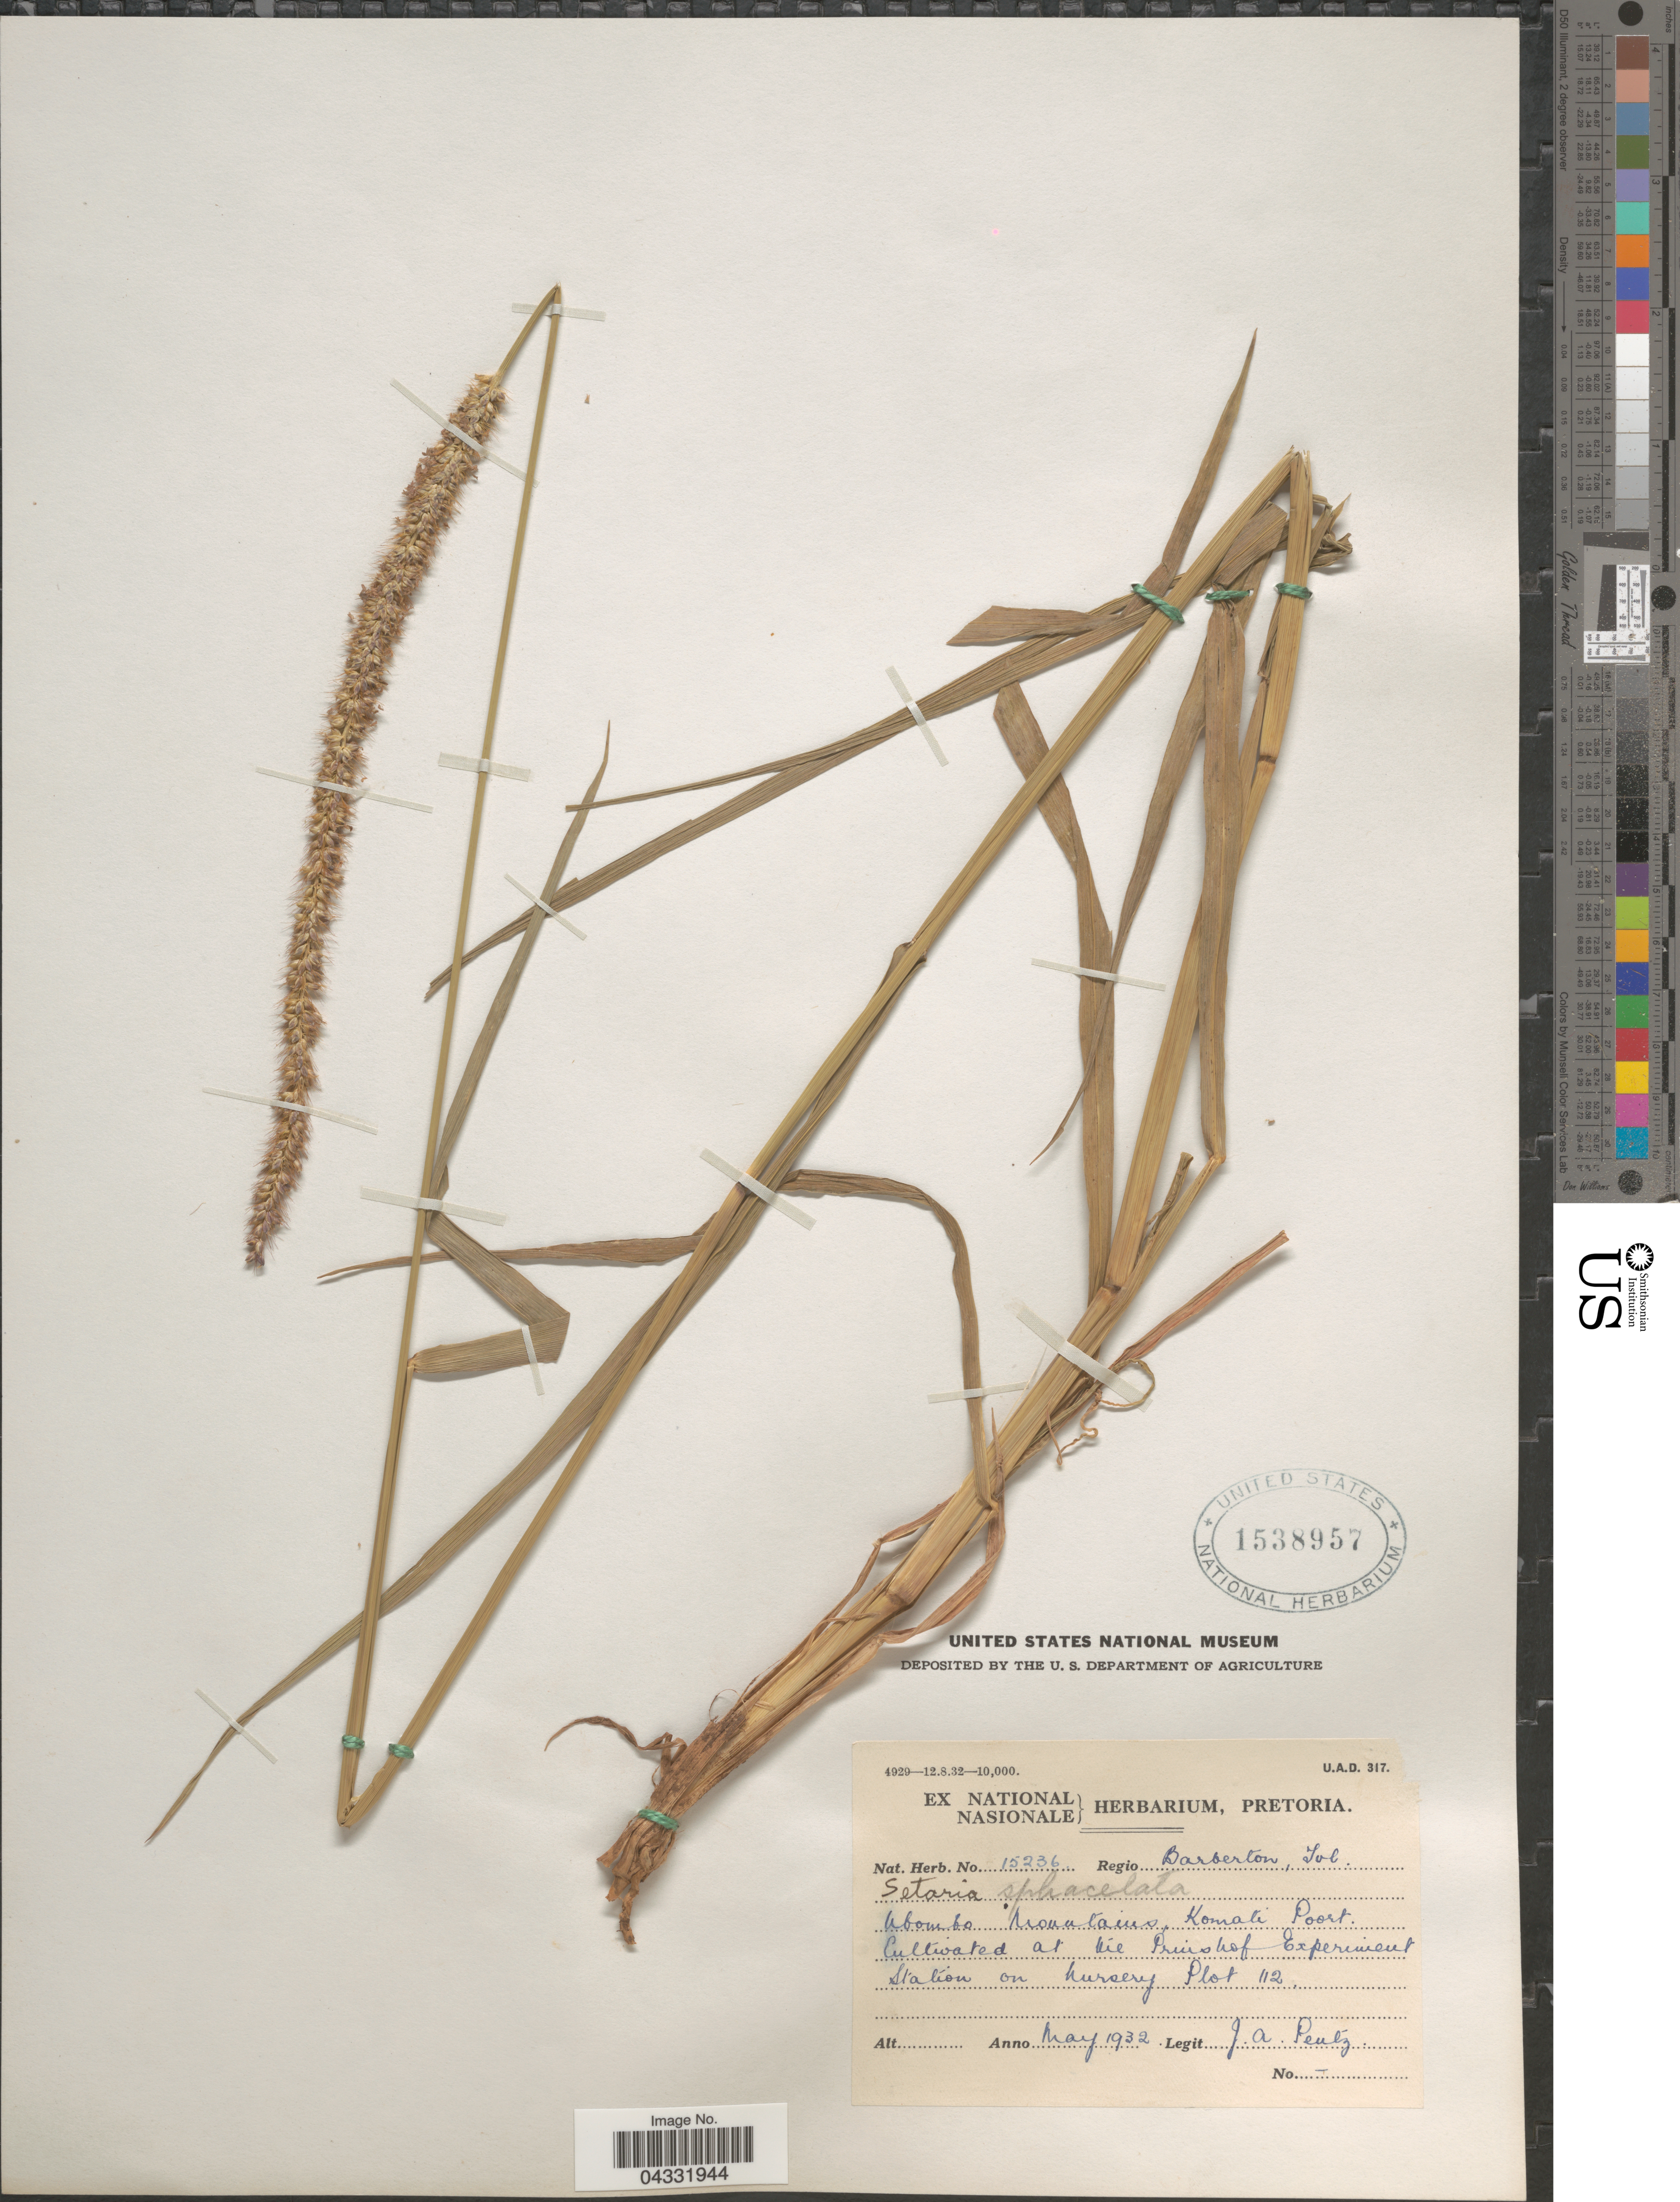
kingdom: Plantae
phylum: Tracheophyta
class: Liliopsida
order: Poales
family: Poaceae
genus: Setaria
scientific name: Setaria sphacelata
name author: (Schumach.) Stapf & Hubb. ex Moss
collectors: J. Pentz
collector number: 15236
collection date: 1932-05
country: South Africa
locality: Regio Barberton, Tvl. Ubombo Mountains, Komati Poort. Prinshof Experiment Station on Nursery Plot 112.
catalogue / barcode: US 1538957